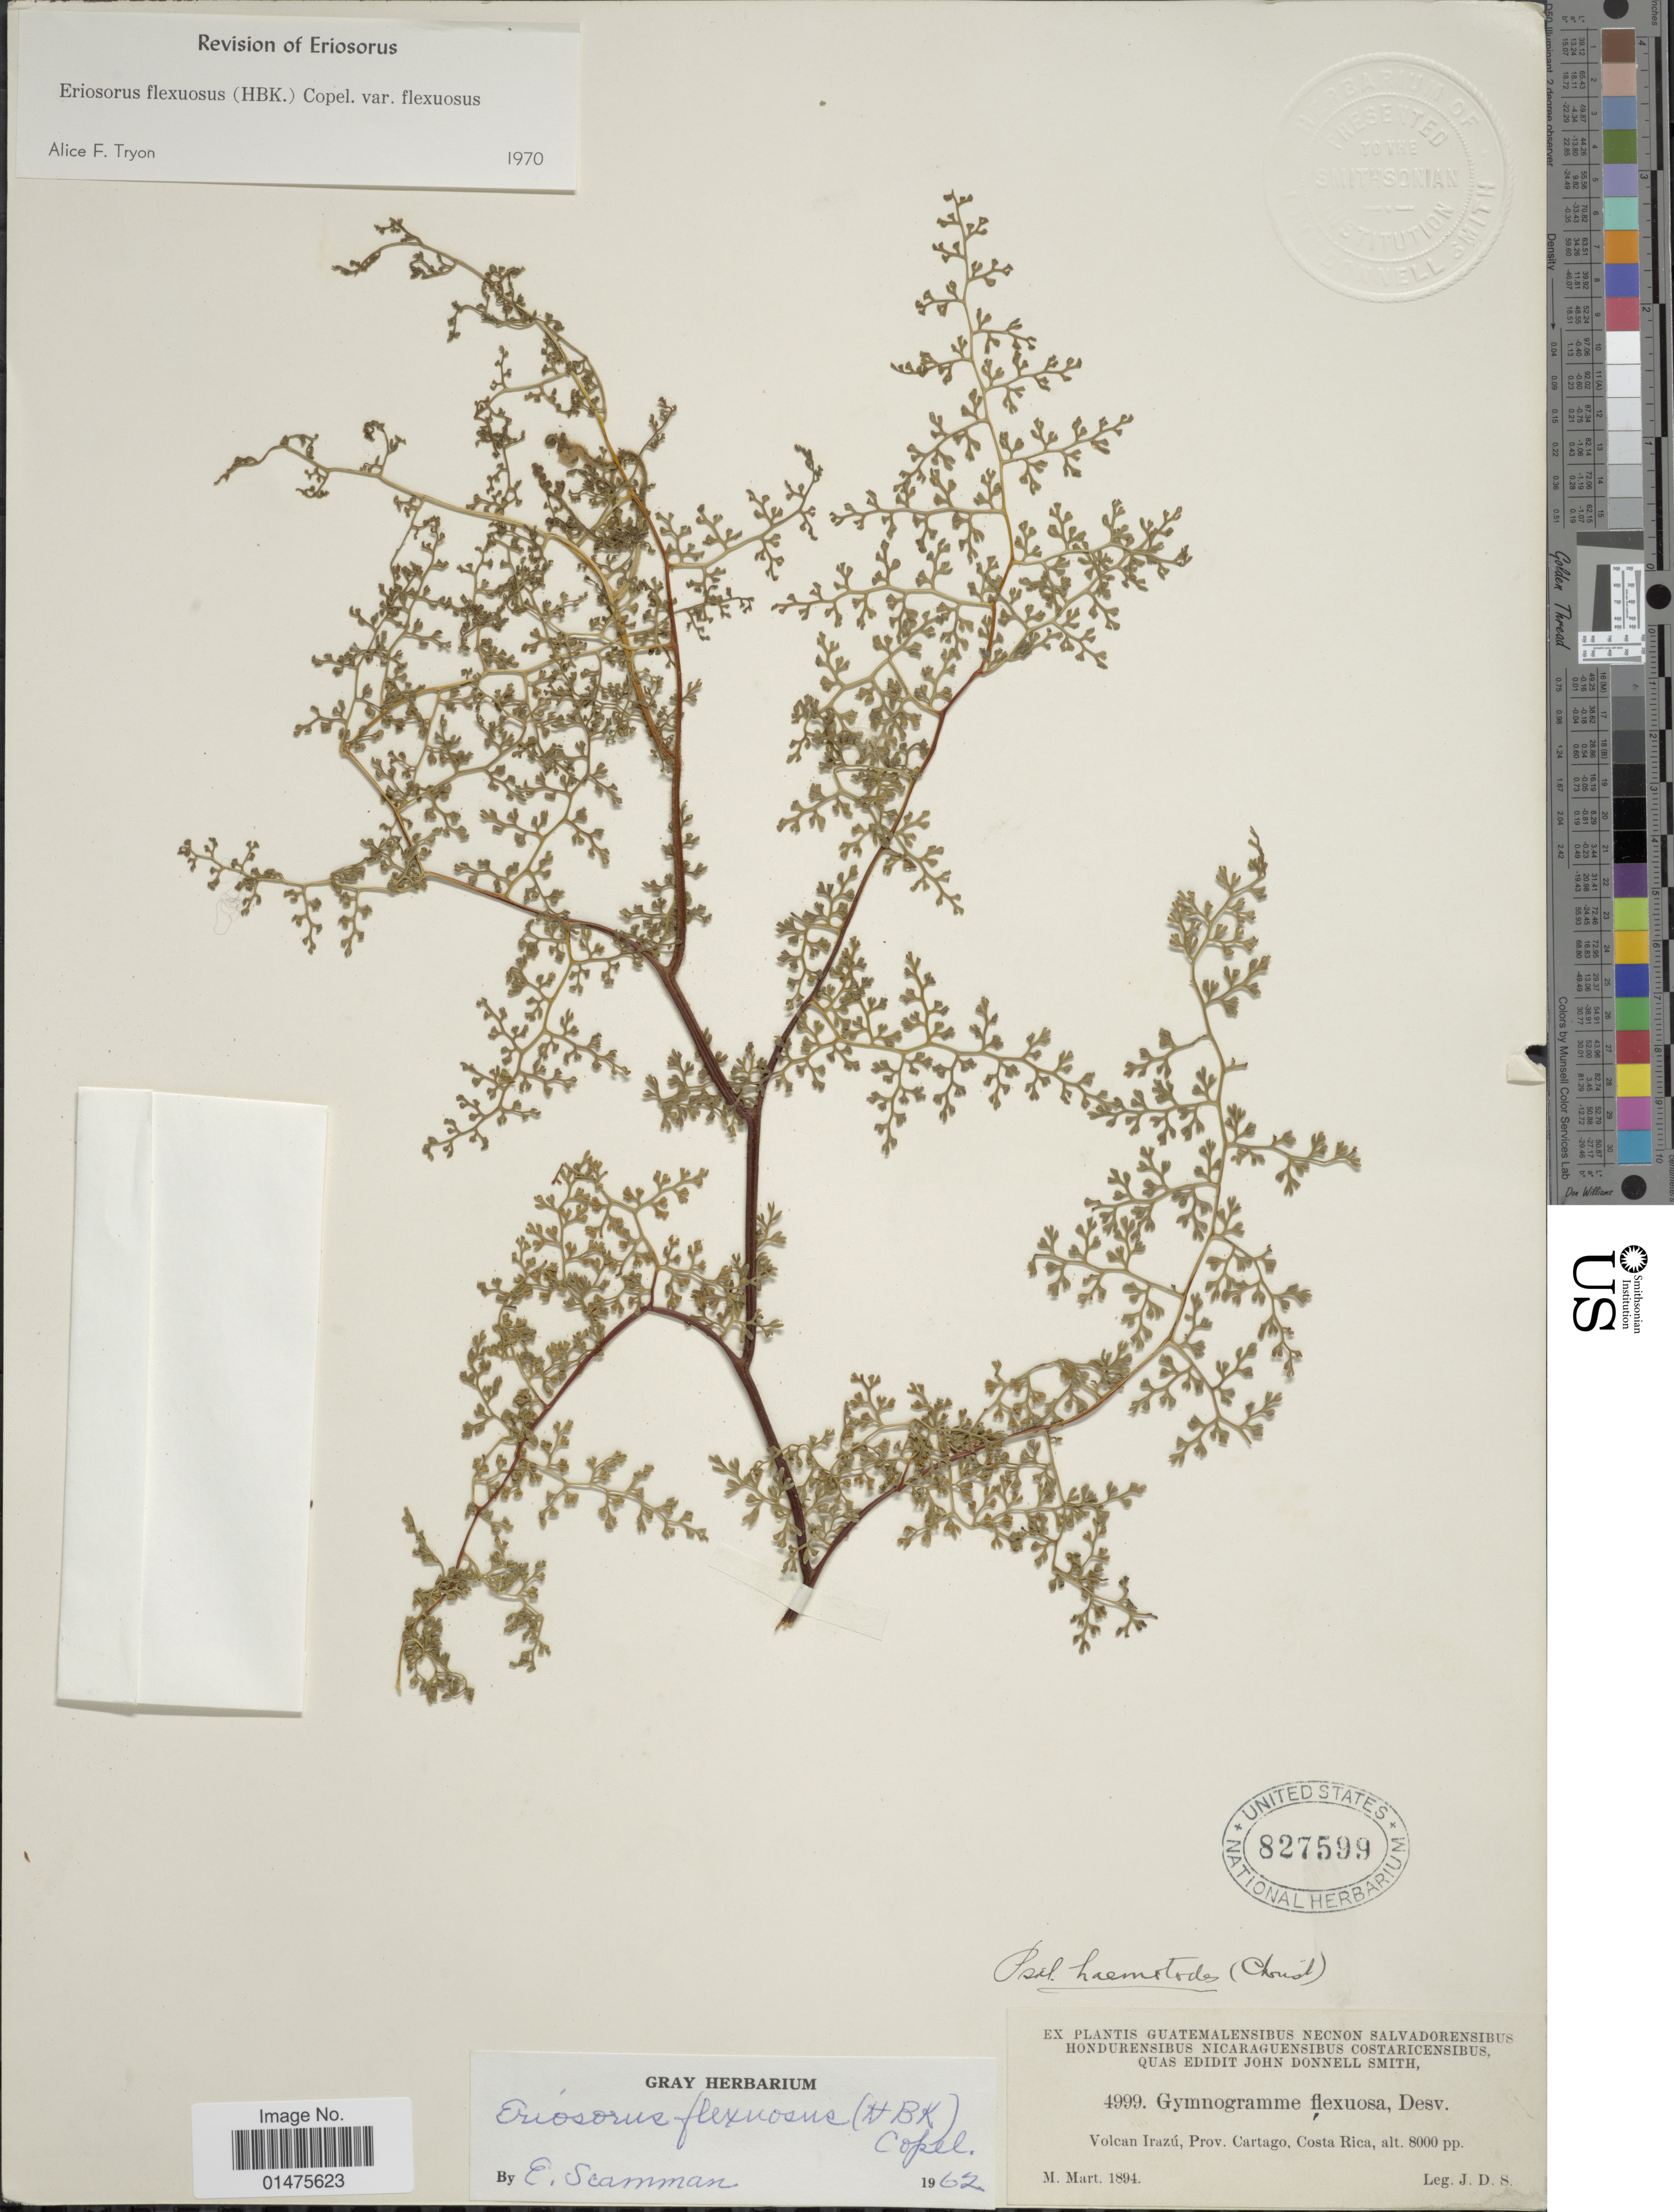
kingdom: Plantae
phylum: Tracheophyta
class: Polypodiopsida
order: Polypodiales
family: Pteridaceae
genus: Jamesonia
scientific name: Jamesonia flexuosa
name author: (Humb. & Bonpl.) Christenh.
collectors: J. D. Smith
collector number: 4999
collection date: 1894-03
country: Costa Rica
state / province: Cartago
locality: Volcan Irazú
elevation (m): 2438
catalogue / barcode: US 827599